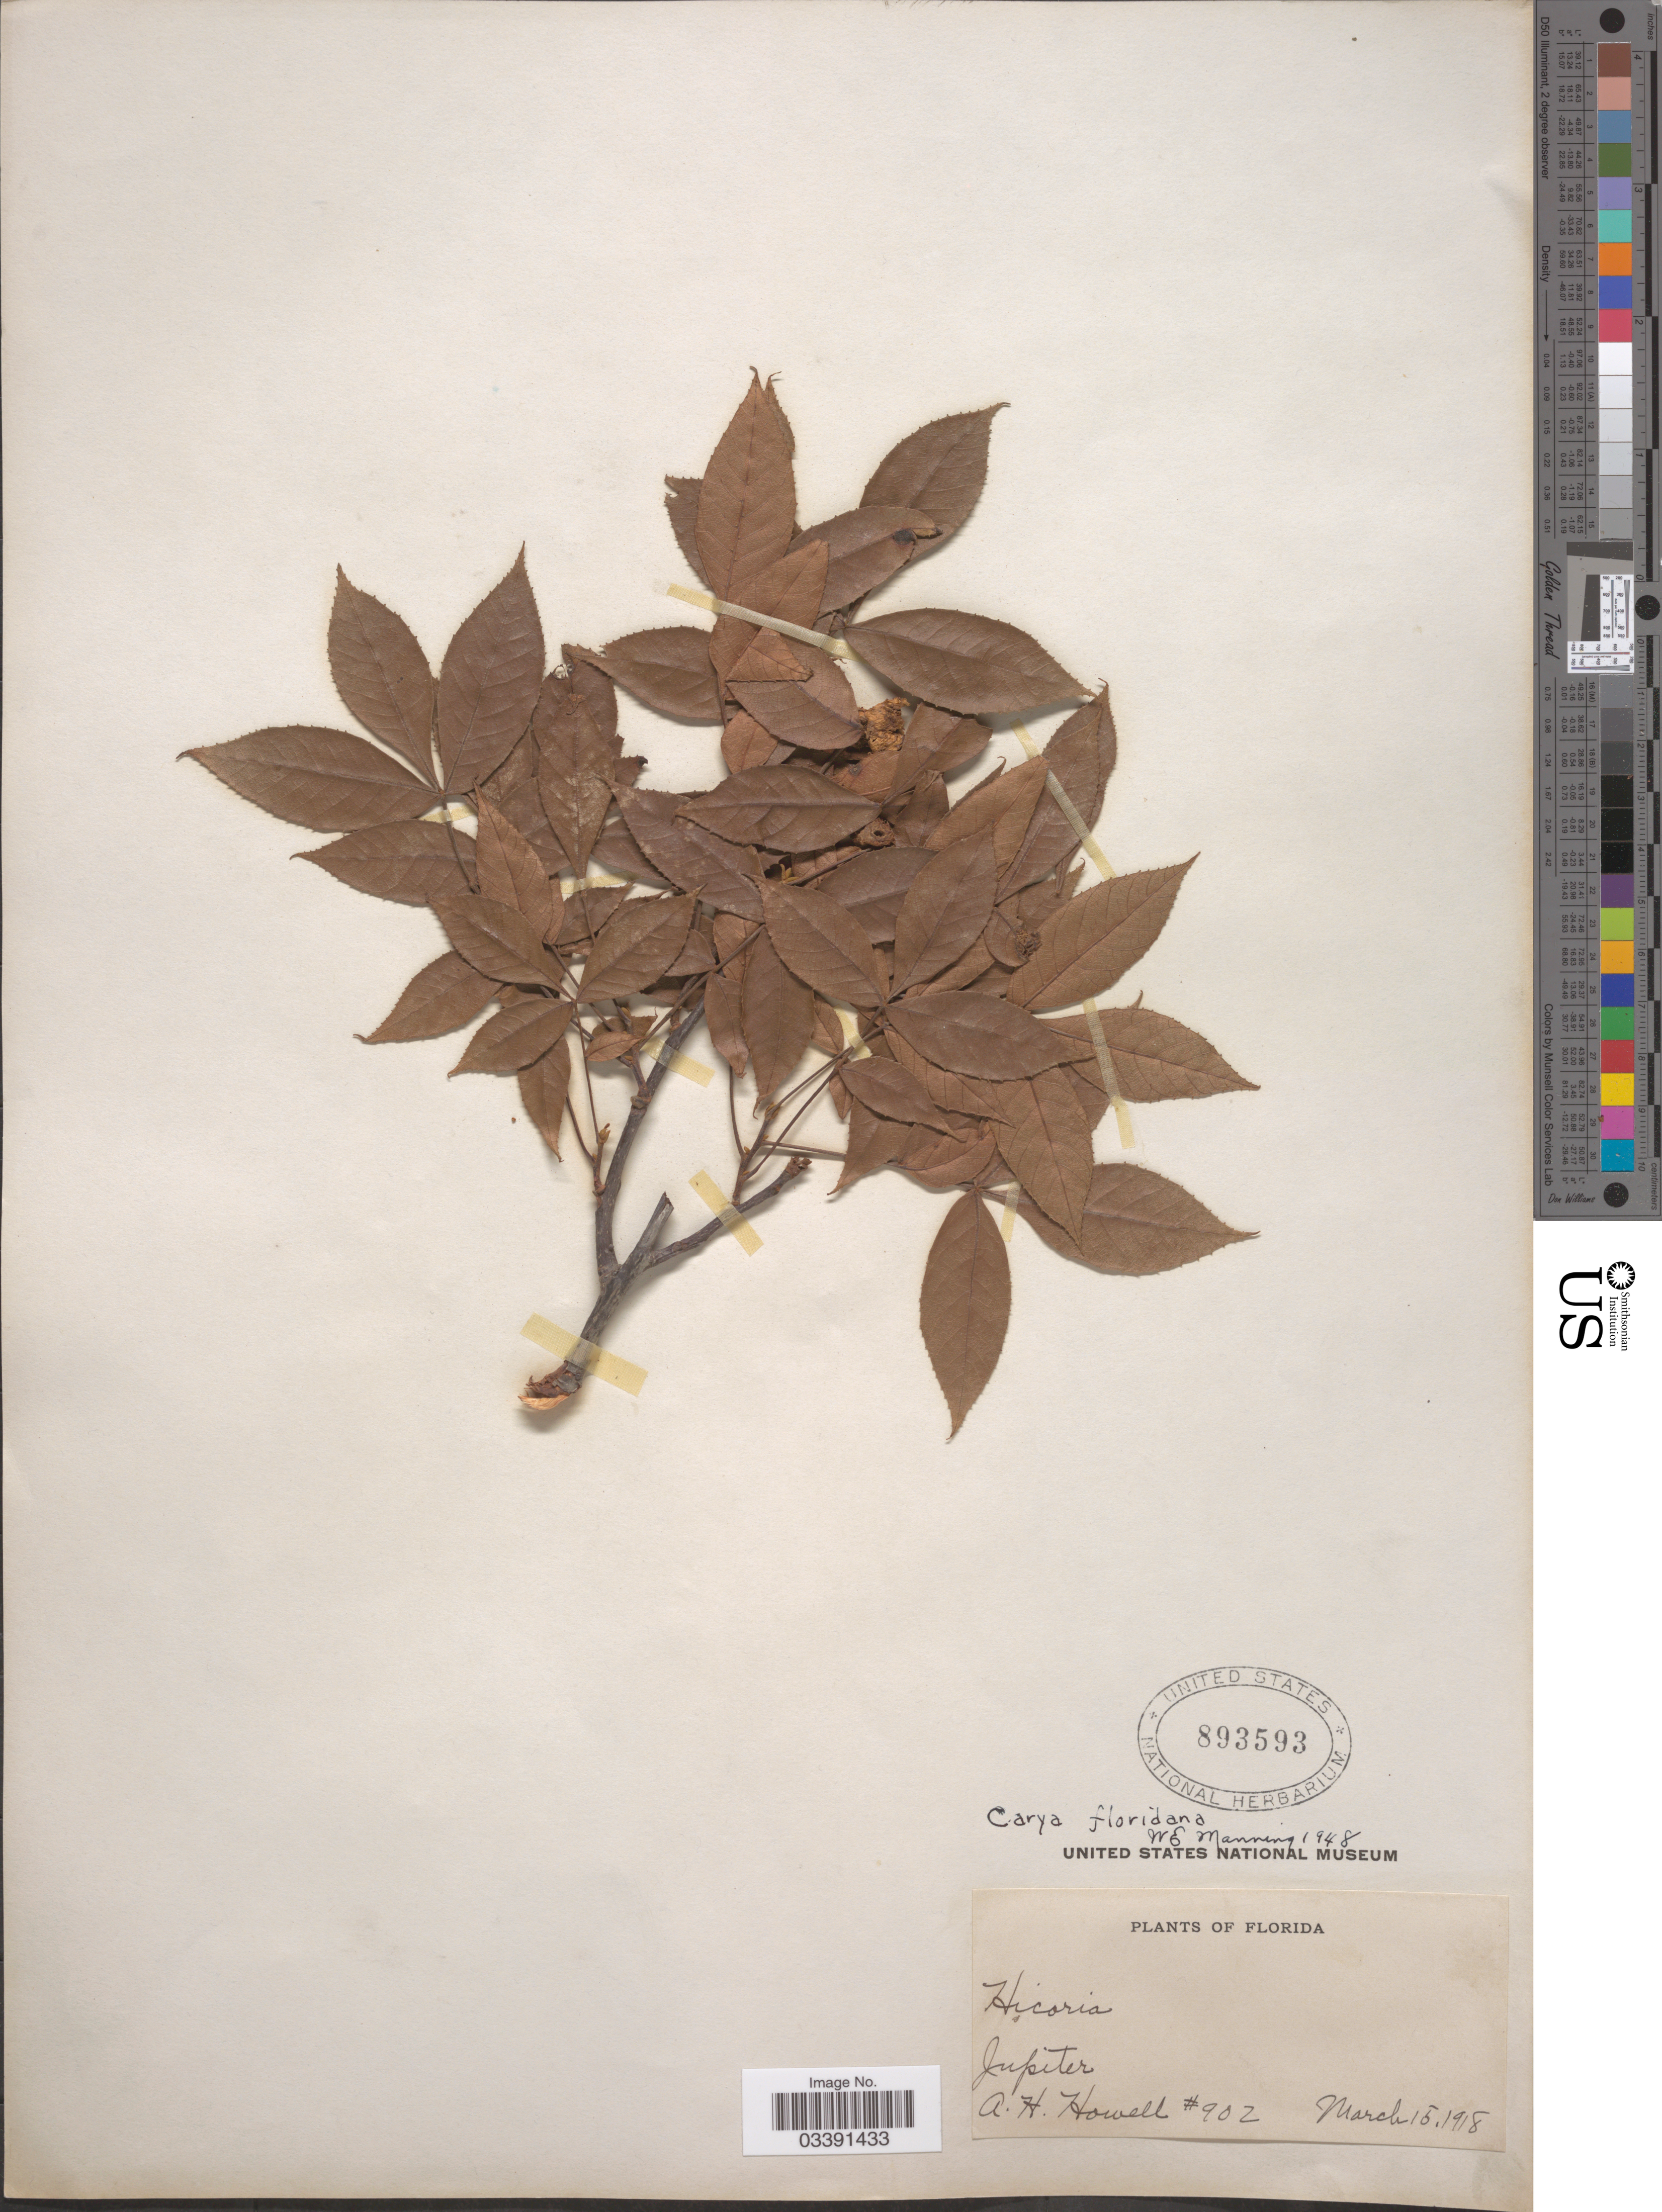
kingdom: Plantae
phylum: Tracheophyta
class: Magnoliopsida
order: Fagales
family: Juglandaceae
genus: Carya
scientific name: Carya floridana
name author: Sarg.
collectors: A. Howell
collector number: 902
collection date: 1918-03-15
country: United States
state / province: Florida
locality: Jupiter.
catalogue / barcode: US 893593